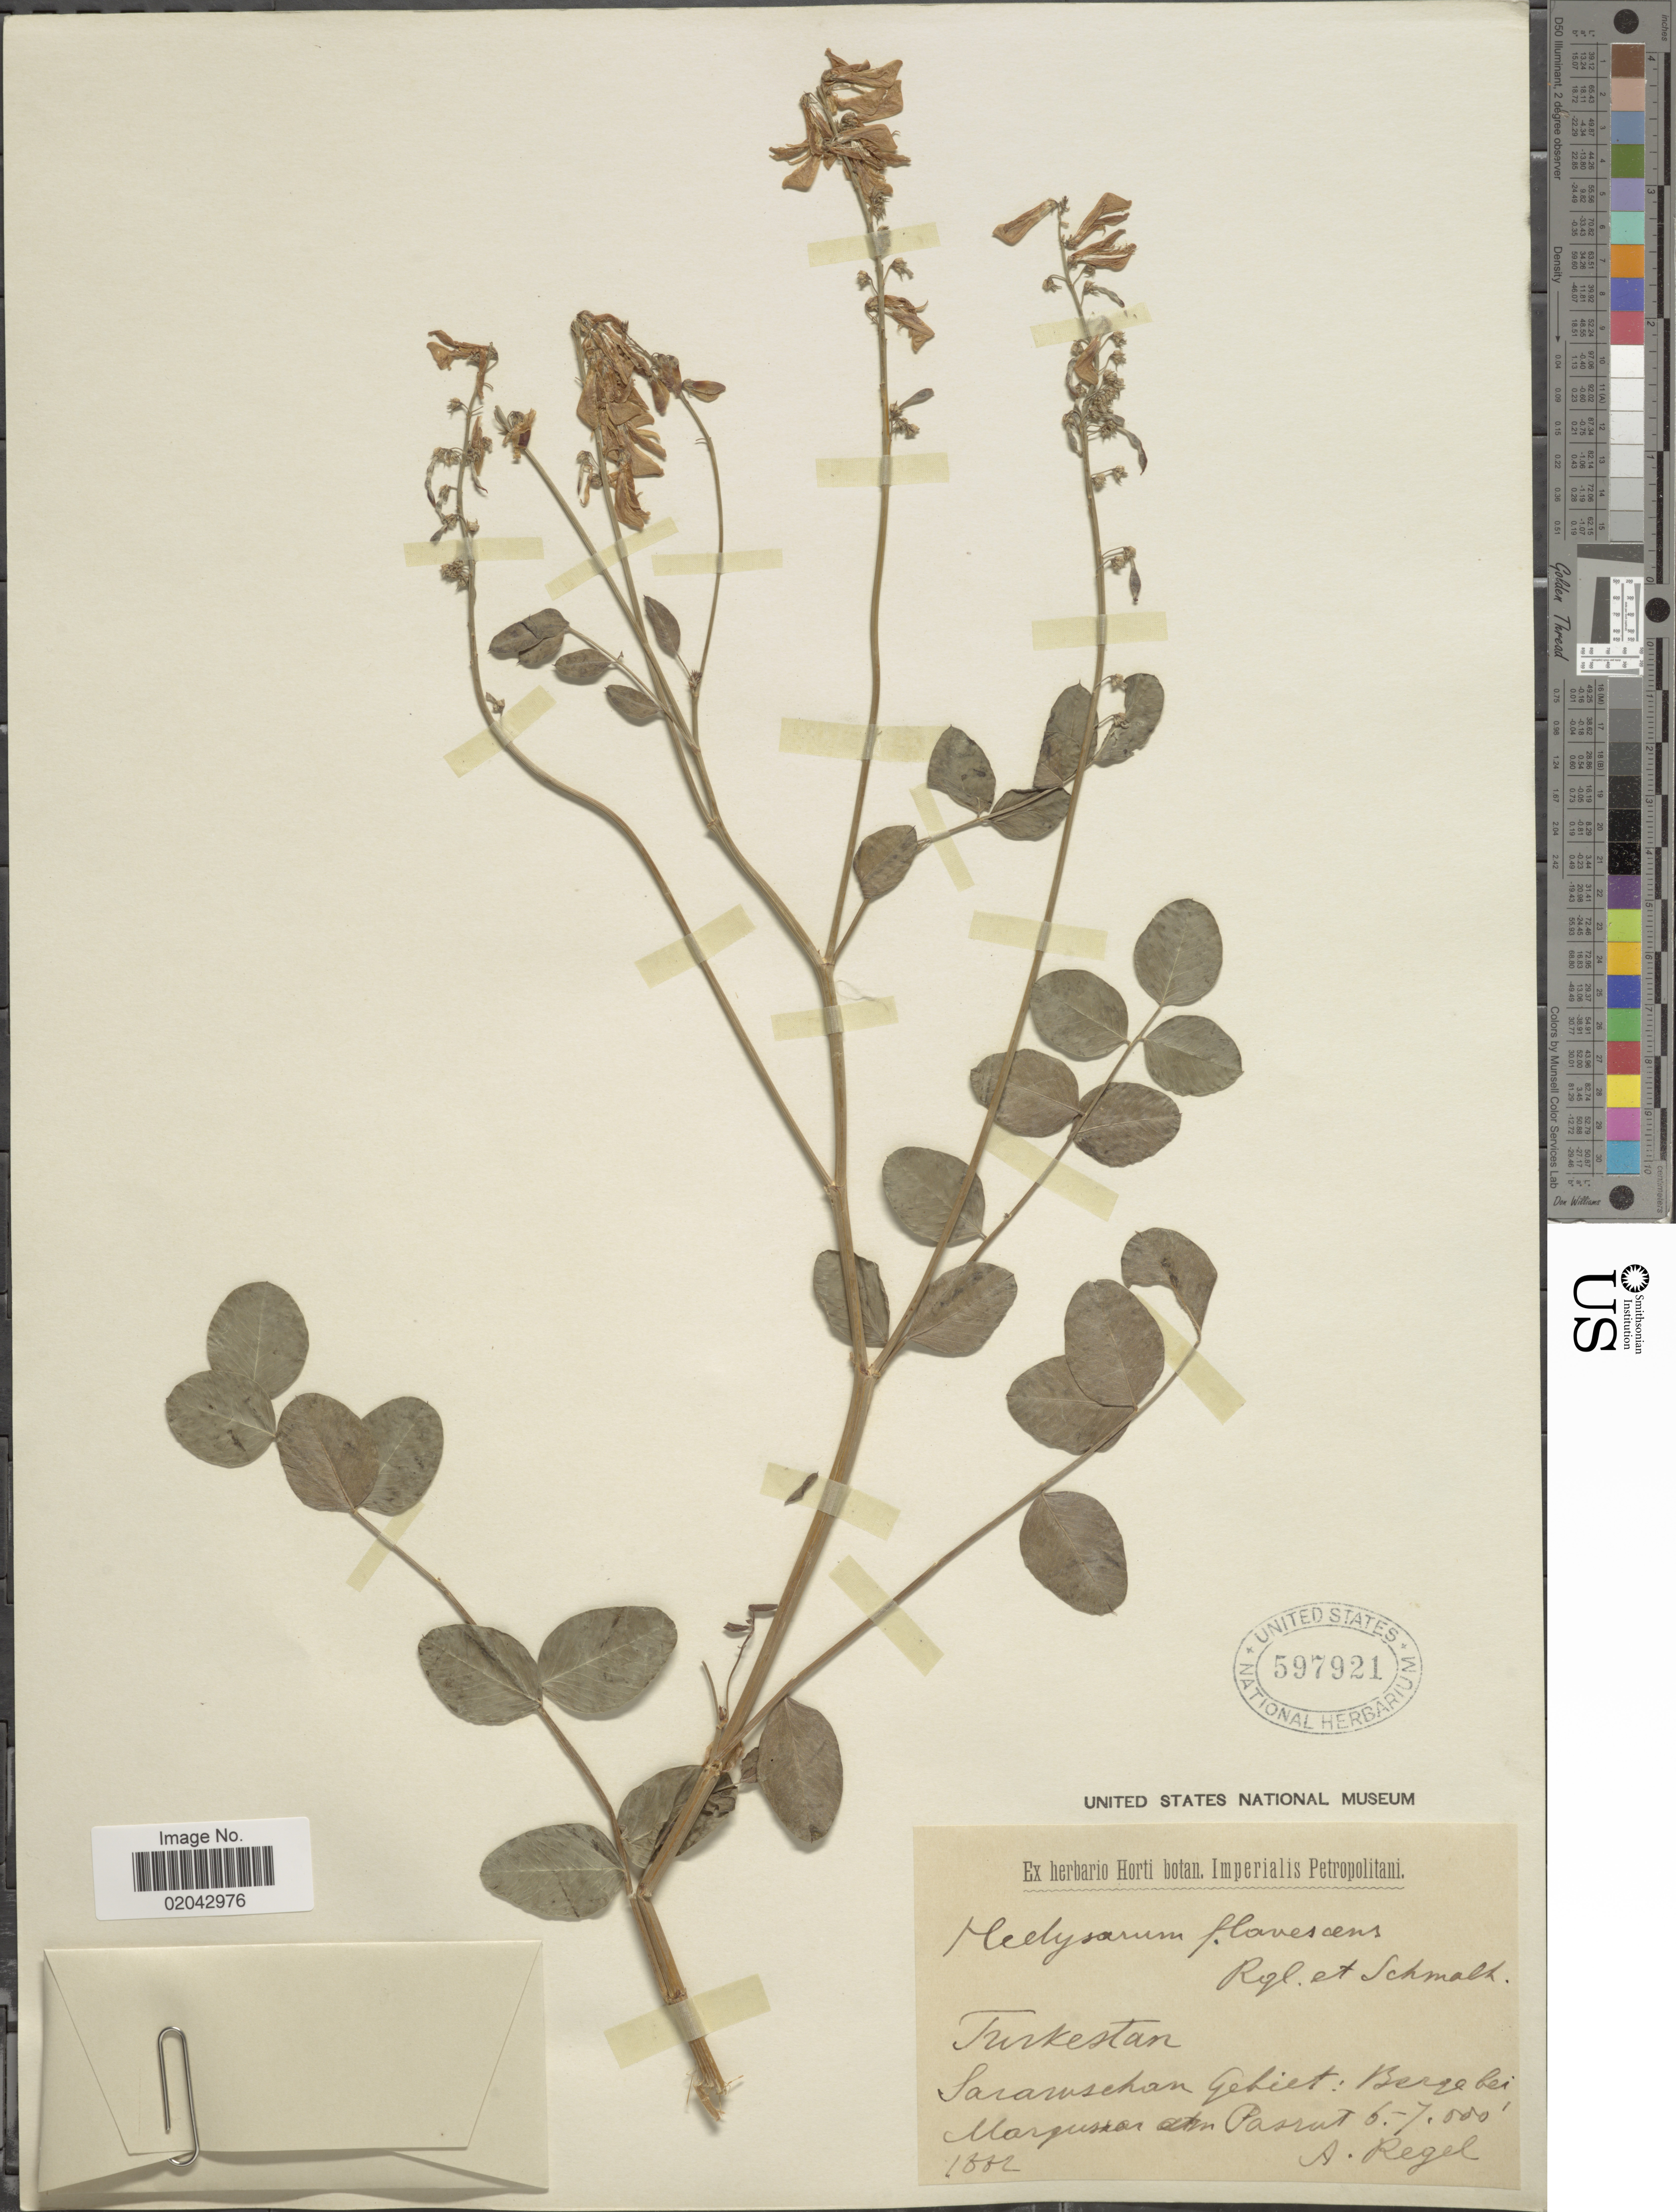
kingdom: Plantae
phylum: Tracheophyta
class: Magnoliopsida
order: Fabales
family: Fabaceae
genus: Hedysarum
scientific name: Hedysarum flavescens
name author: Regel & Schmalh.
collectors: A. Regel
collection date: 1882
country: Uzbekistan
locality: Turkestan, Sarawschan Gebiet: Berge bei Marqusan Passut. Saravshan area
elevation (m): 1829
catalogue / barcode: US 597921